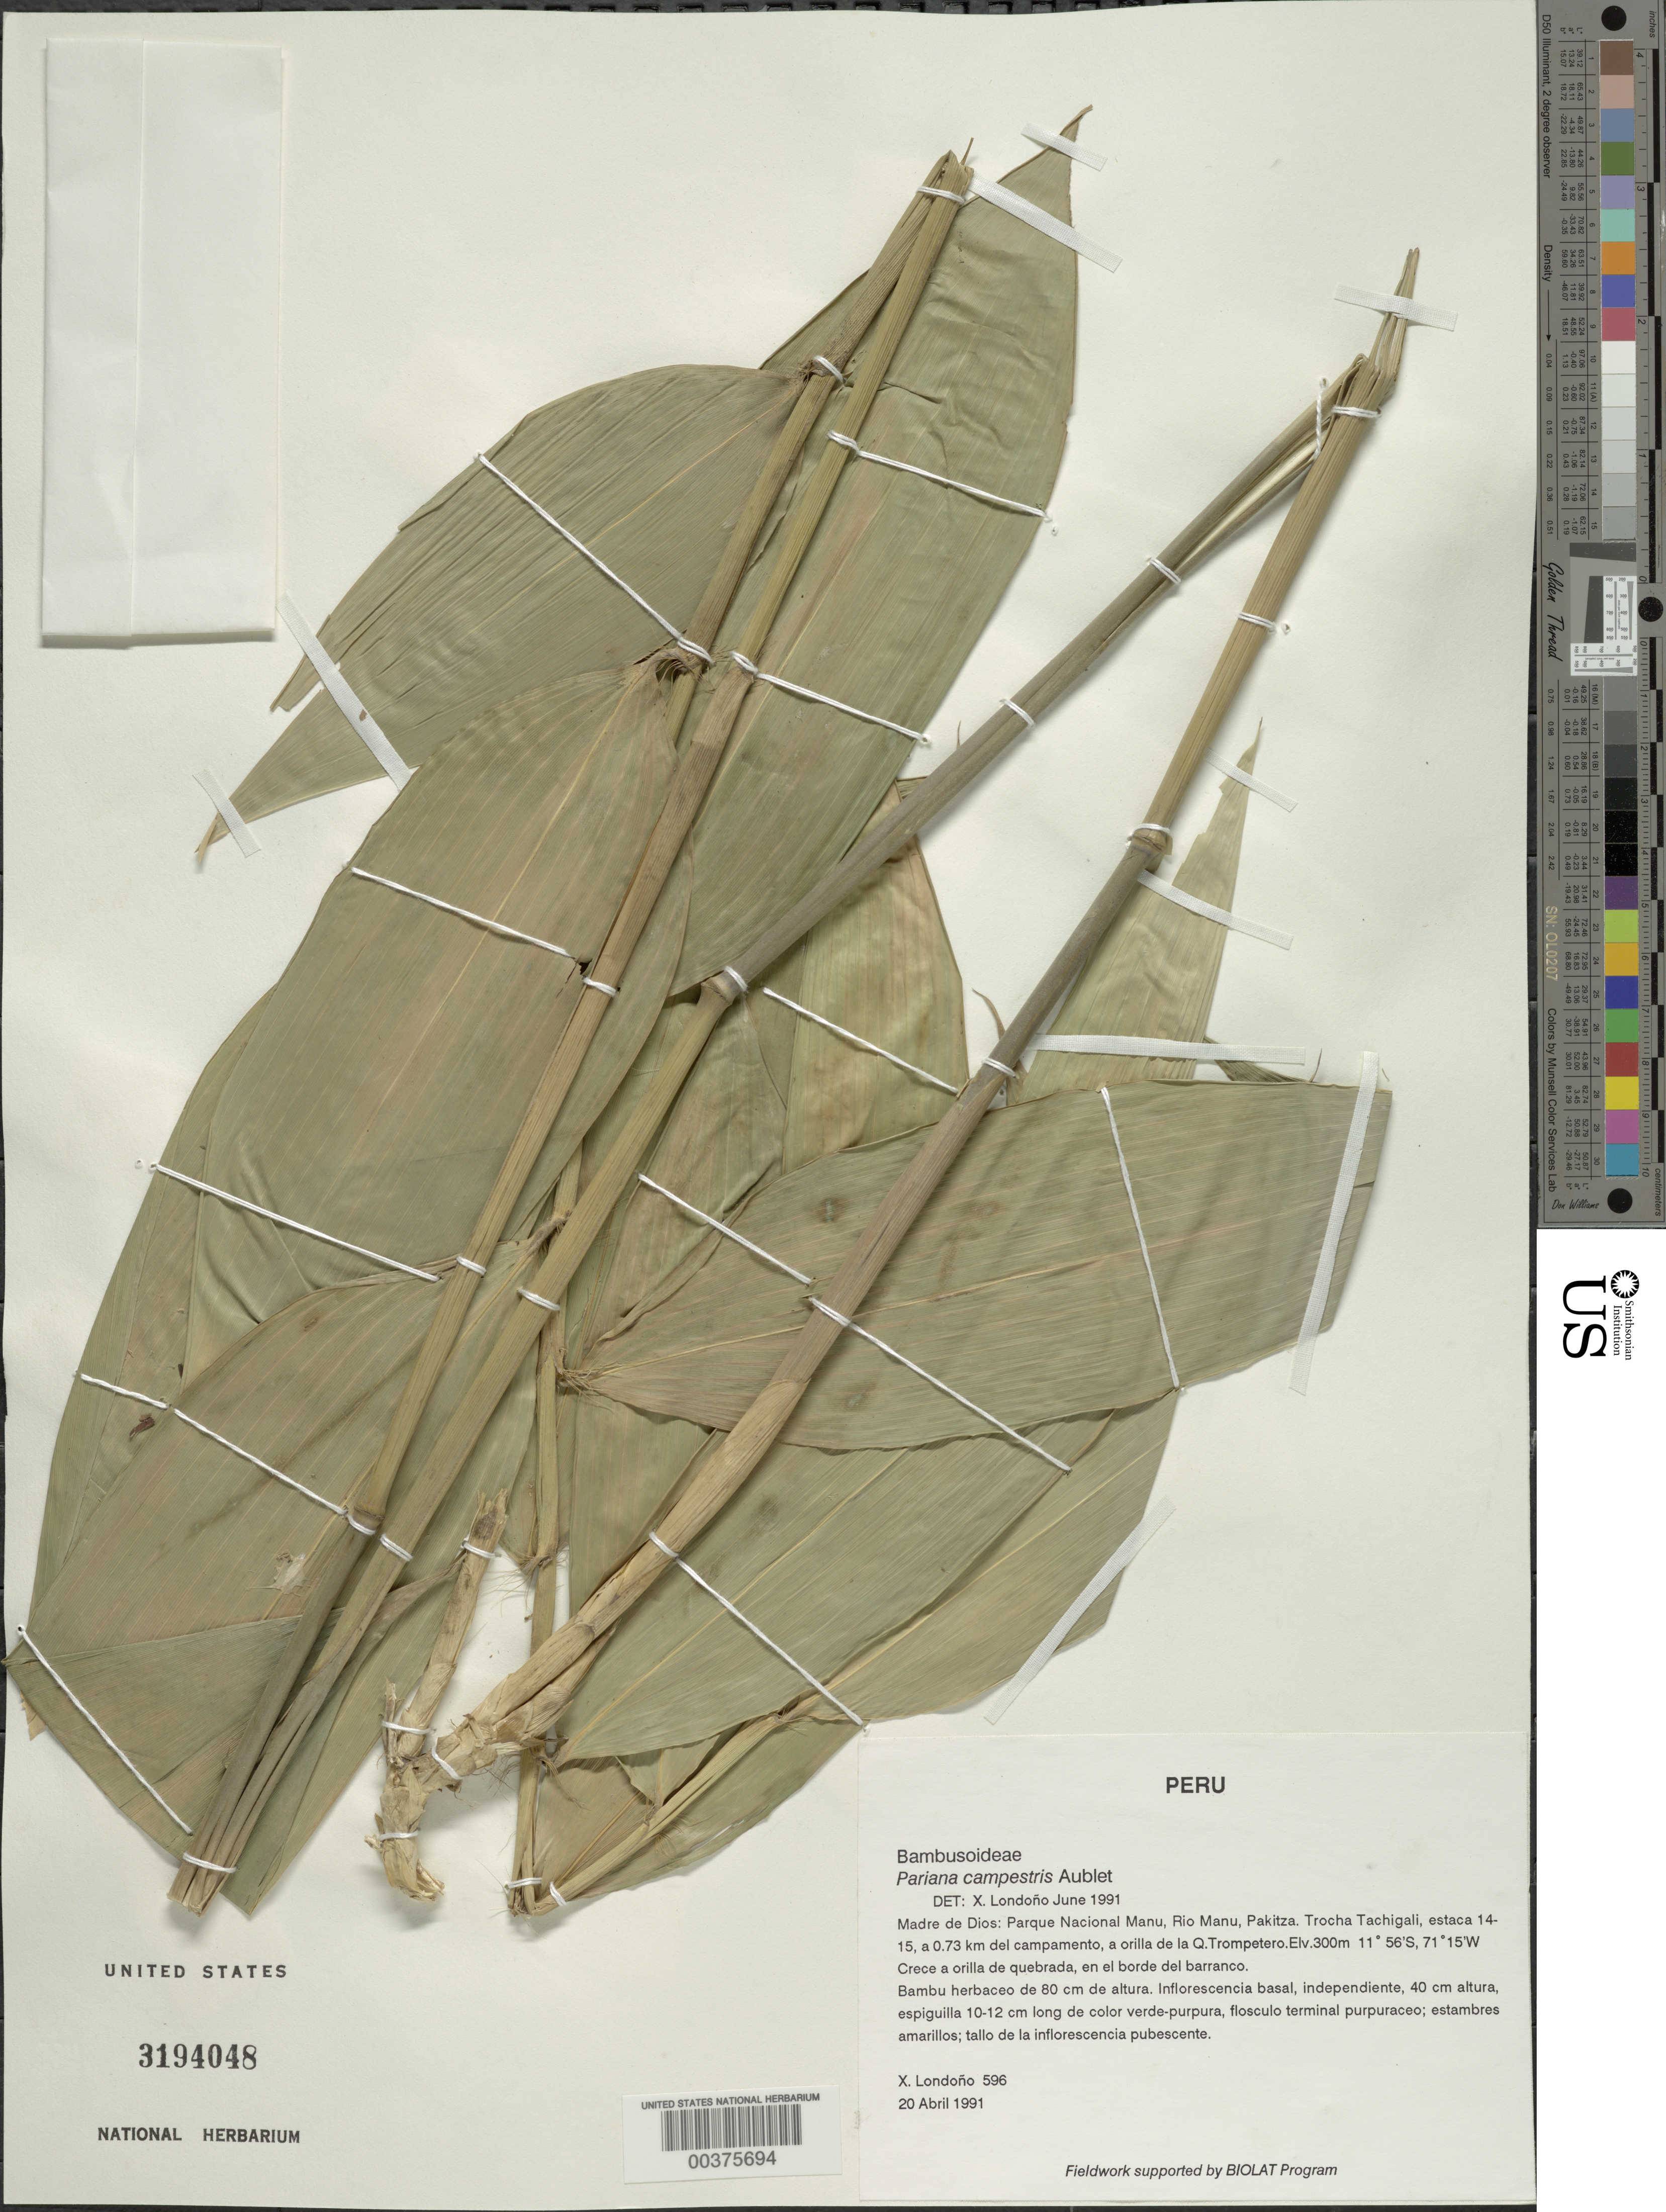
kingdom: Plantae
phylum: Tracheophyta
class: Liliopsida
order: Poales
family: Poaceae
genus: Pariana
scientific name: Pariana campestris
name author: Aubl.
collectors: X. Londoño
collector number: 596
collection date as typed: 20 Apr 1991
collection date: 1991-04-20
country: Peru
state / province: Madre de Dios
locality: Parque nacional manu, rio manu, pakitza; trocha tachigali, estaca 14-15, a 0.73 km del campamento, a orilla de la q. trompetero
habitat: A orilla de quebrada, en el borde del barranco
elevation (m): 300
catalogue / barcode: US 3194048